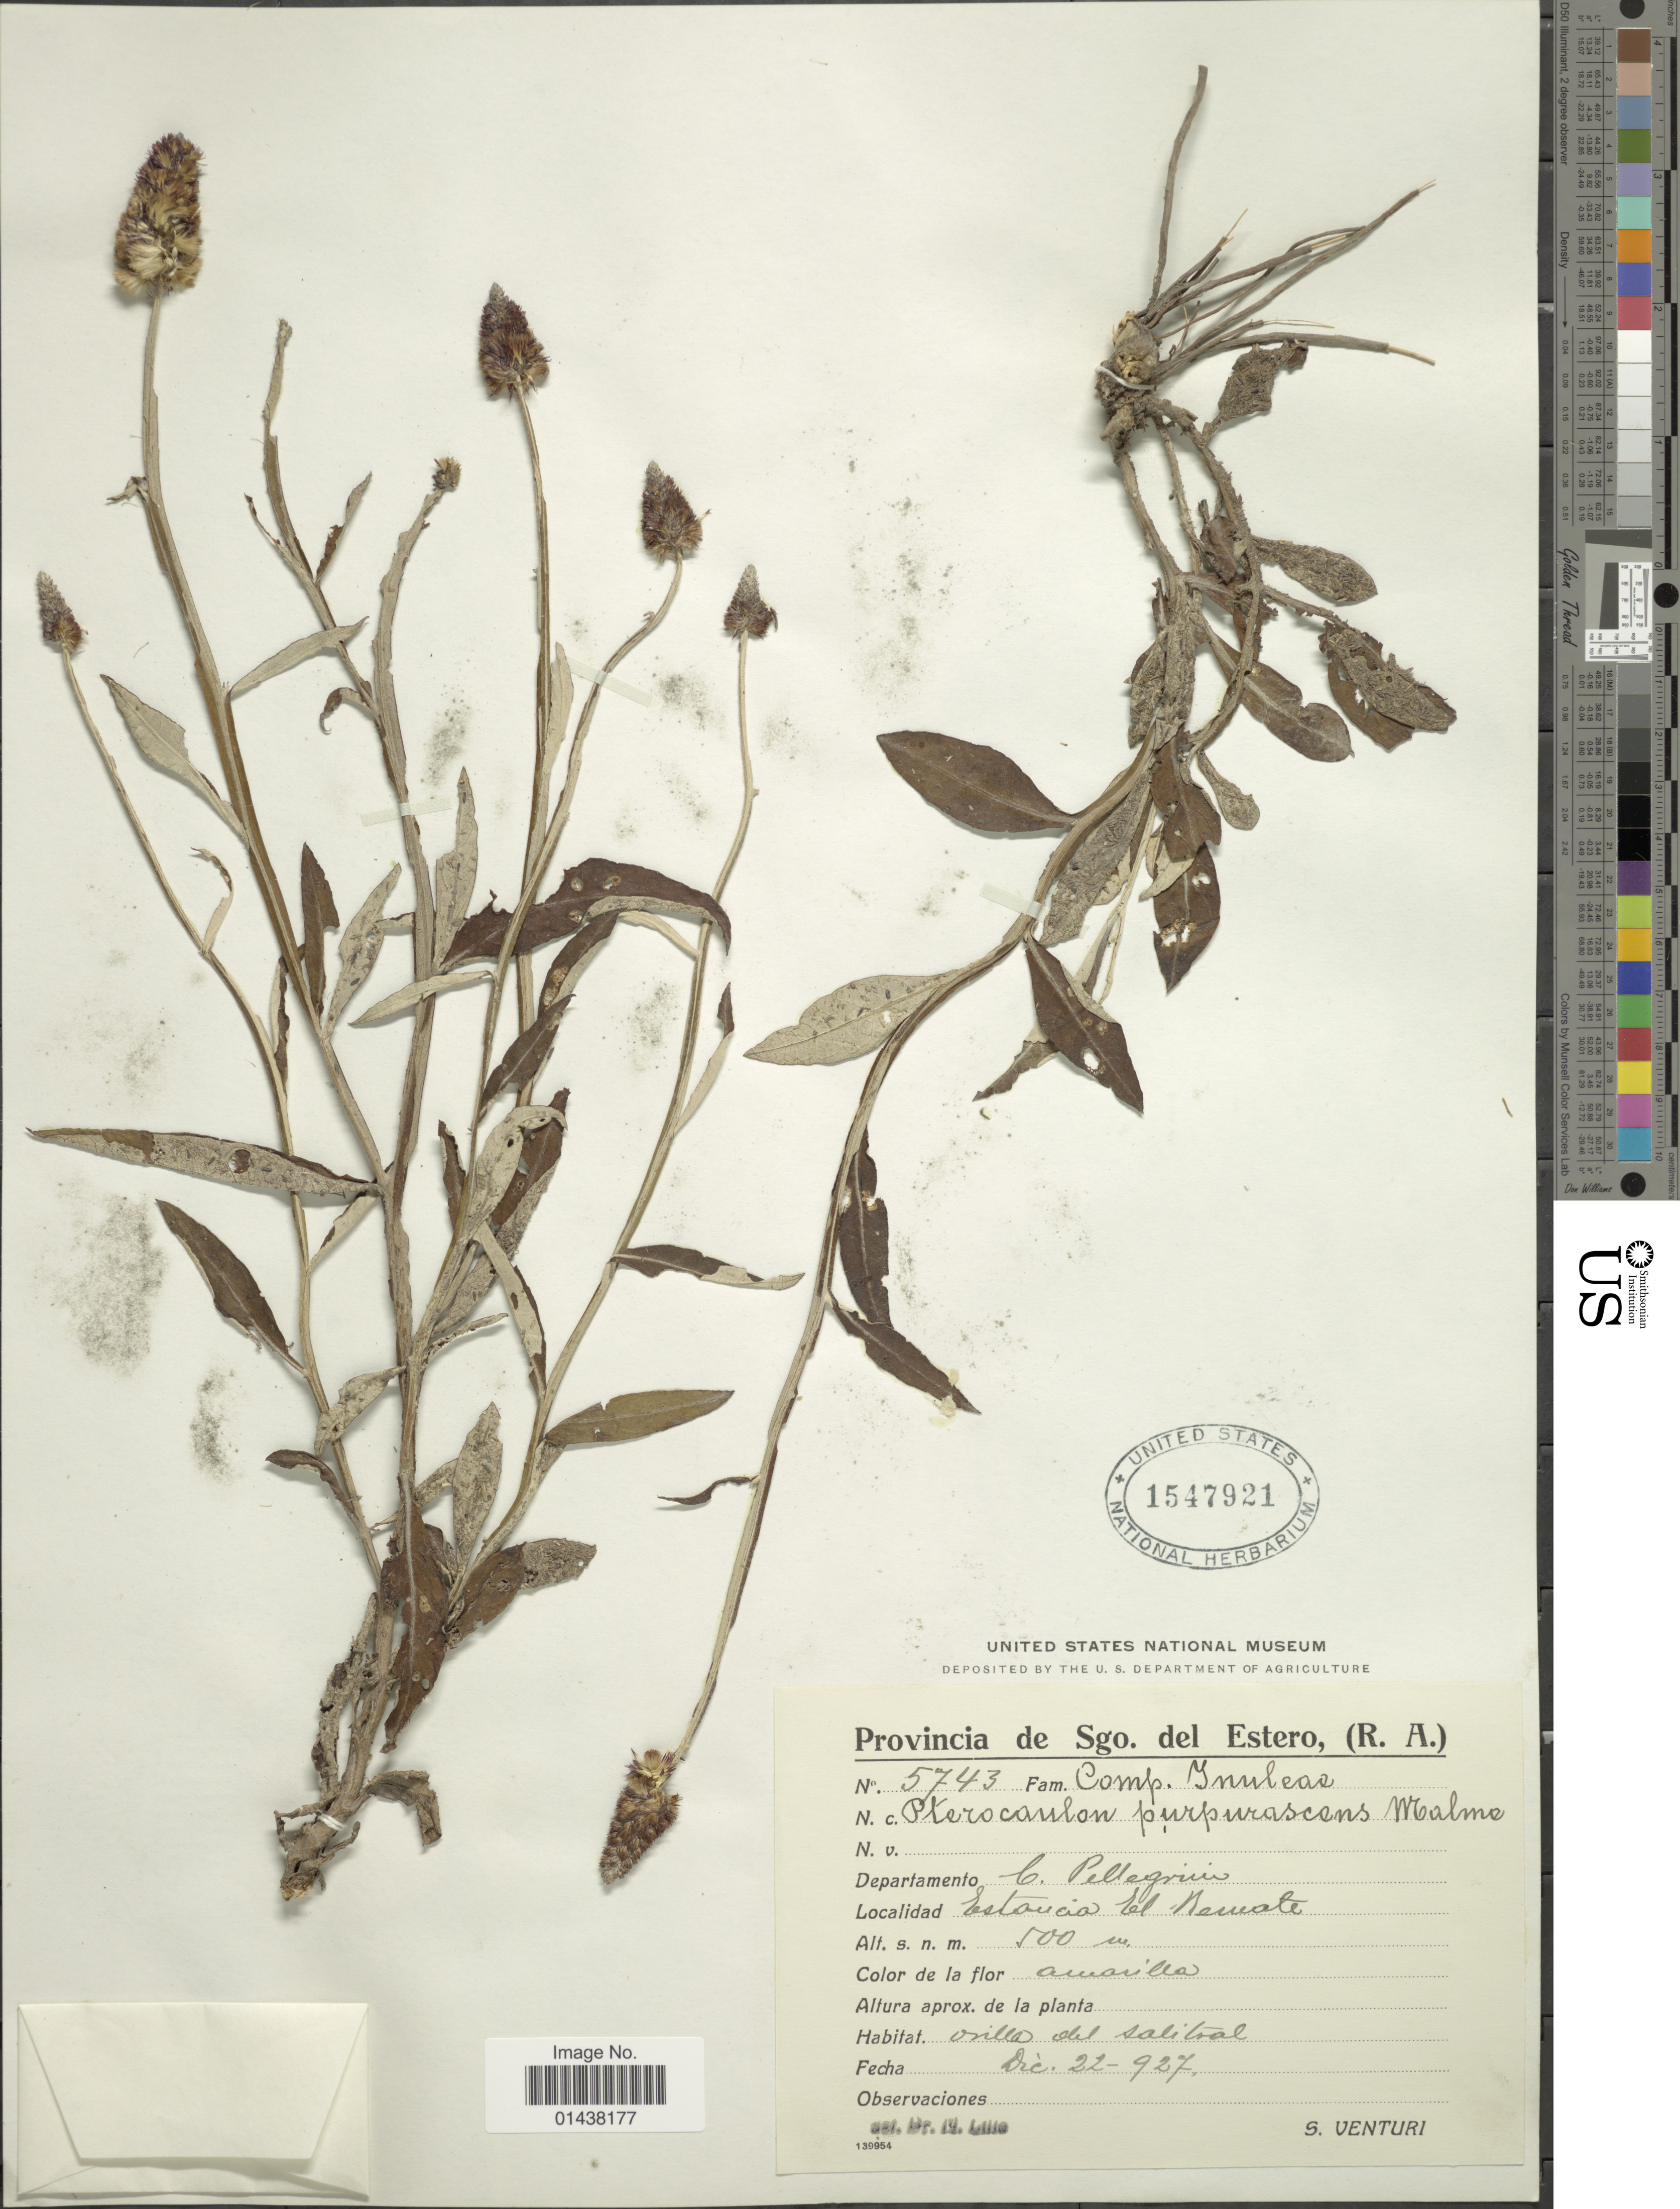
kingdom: Plantae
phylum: Tracheophyta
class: Magnoliopsida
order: Asterales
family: Asteraceae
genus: Pterocaulon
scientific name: Pterocaulon purpurascens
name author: Malme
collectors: S. Venturi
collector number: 5743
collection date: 1927-12-22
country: Argentina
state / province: Santiago del Estero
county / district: Pellegrini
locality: Estancia El Remate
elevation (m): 500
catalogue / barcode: US 1547921